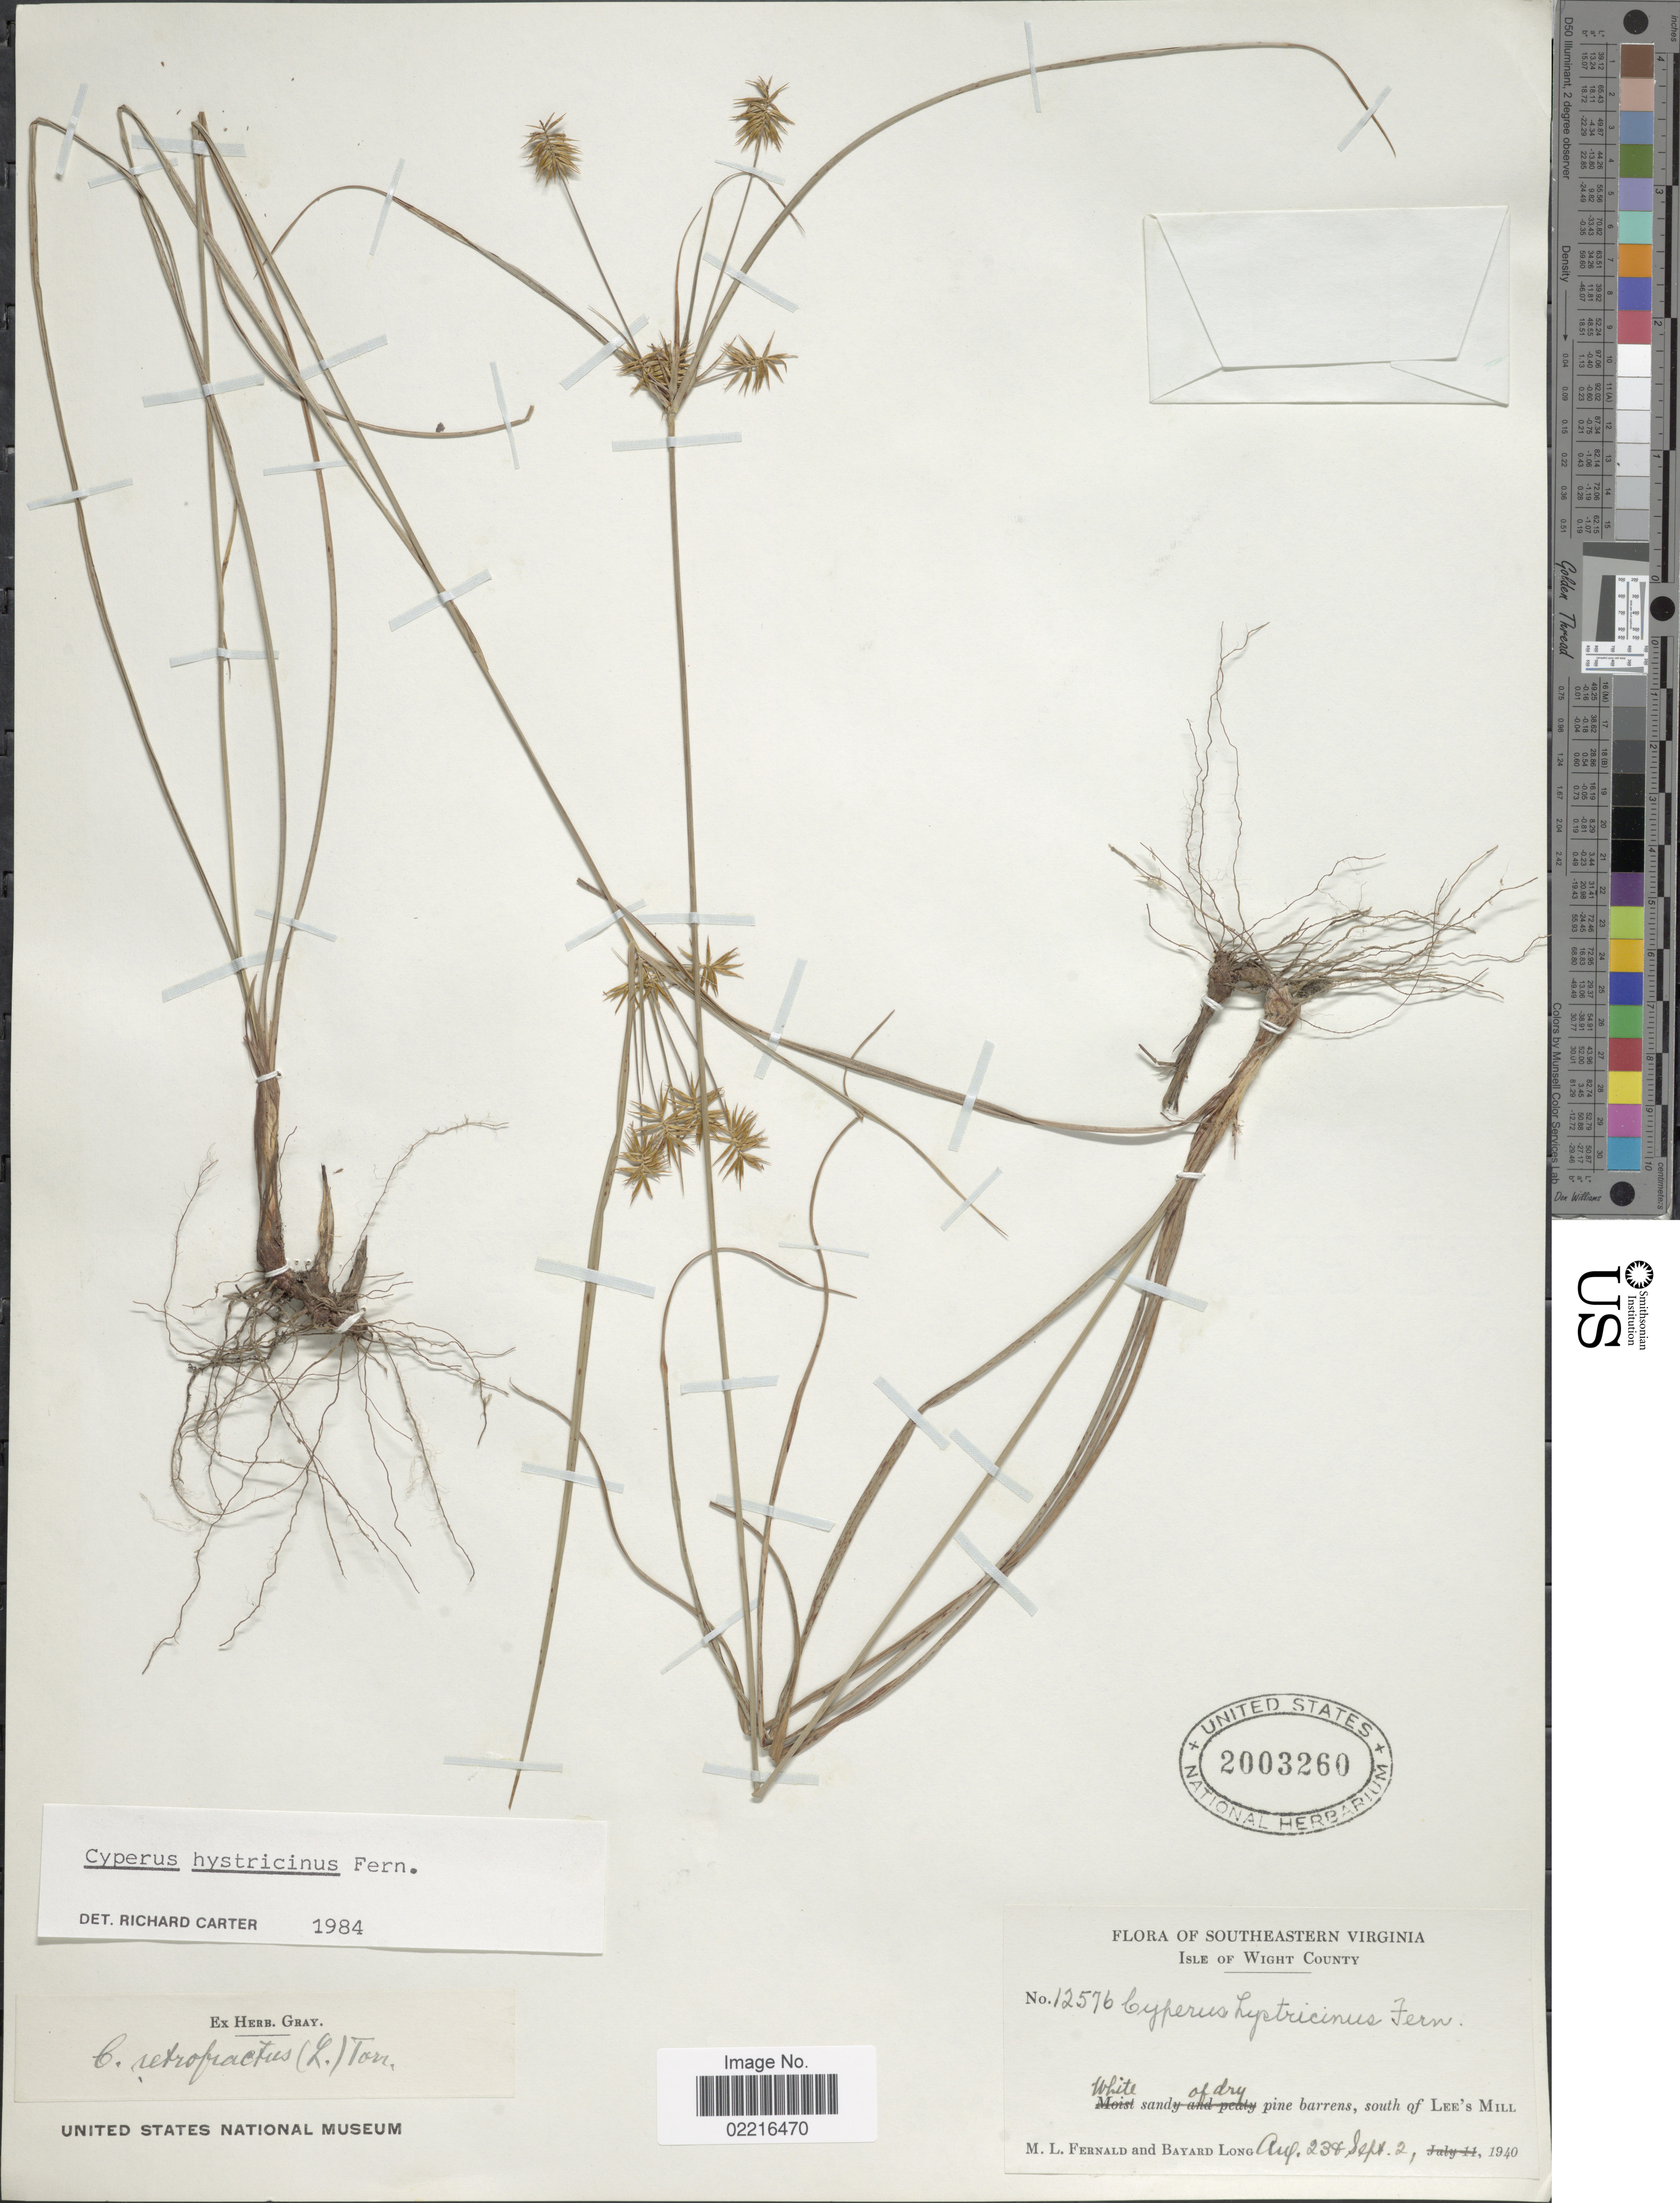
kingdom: Plantae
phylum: Tracheophyta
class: Liliopsida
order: Poales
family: Cyperaceae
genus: Cyperus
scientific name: Cyperus hystricinus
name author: Fernald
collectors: M. L. Fernald & B. Long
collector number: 12576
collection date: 1940-08-23/1940-09-02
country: United States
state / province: Virginia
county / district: Isle of Wight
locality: Southeastern Virginia, Isle of Wight County, south of Lee's Mill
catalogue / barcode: US 2003260